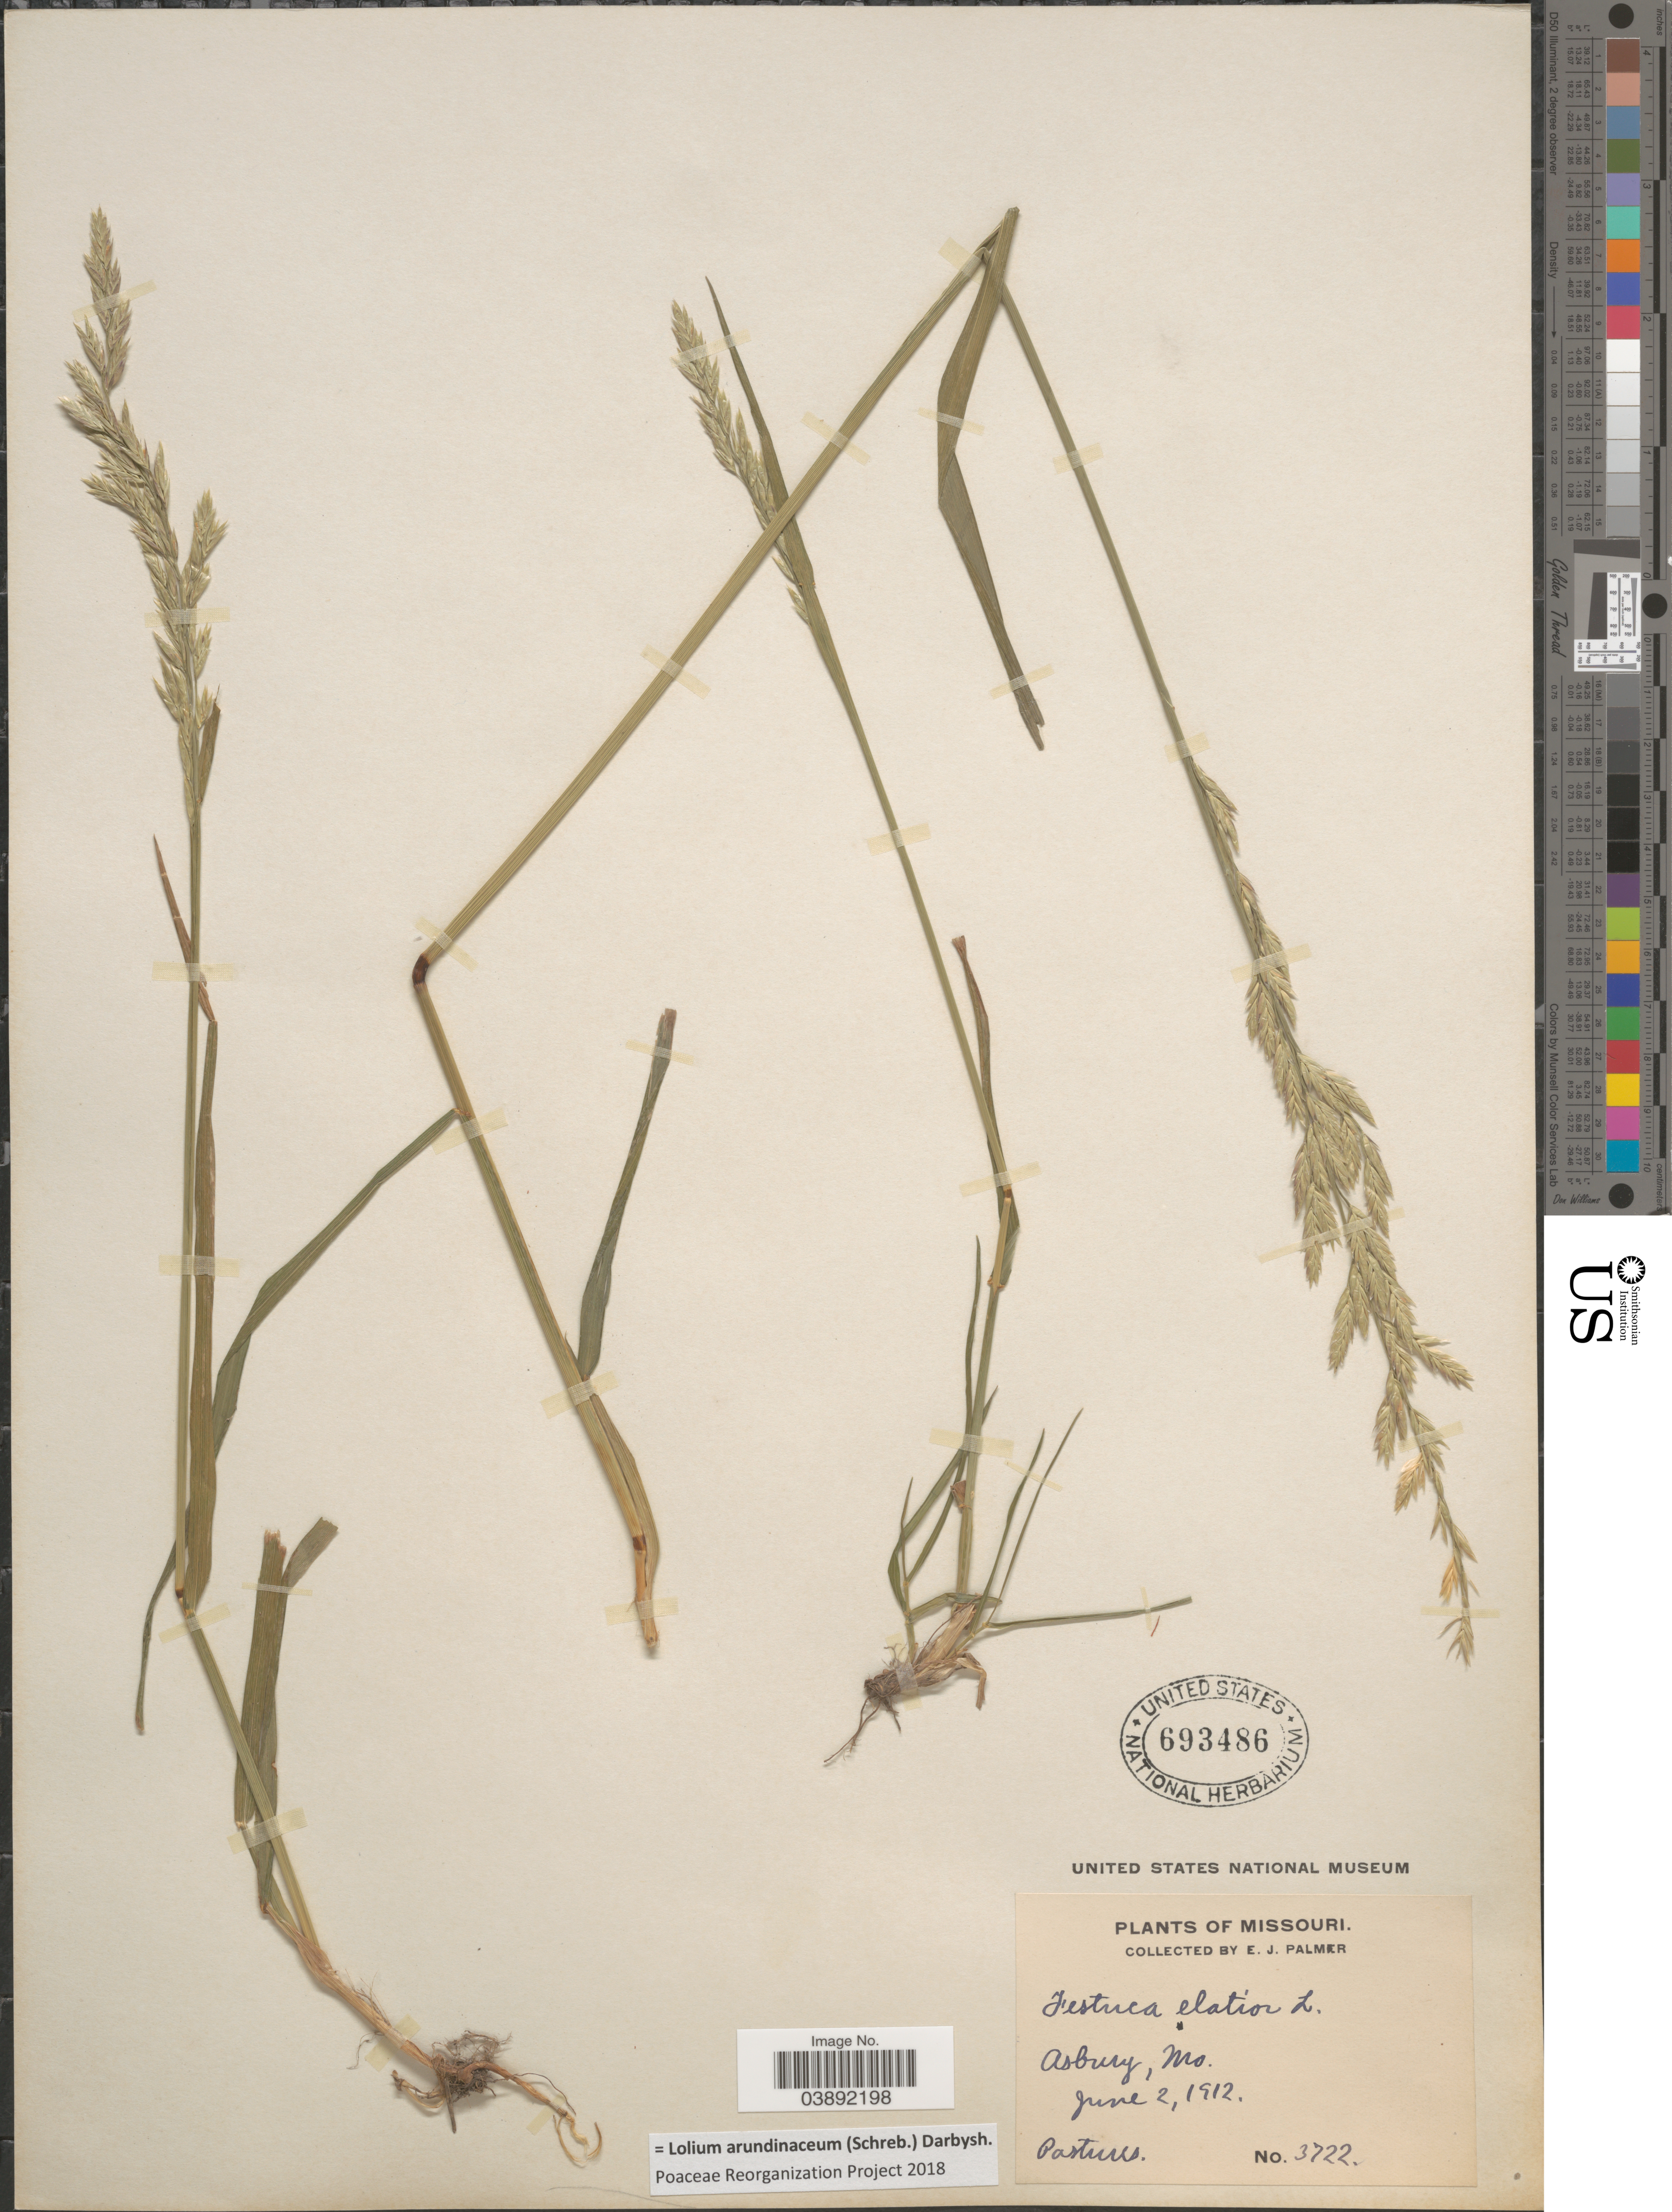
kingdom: Plantae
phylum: Tracheophyta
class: Liliopsida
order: Poales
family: Poaceae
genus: Lolium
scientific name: Lolium arundinaceum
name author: (Schreb.) Darbysh.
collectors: E. J. Palmer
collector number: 3722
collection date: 1912-06-02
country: United States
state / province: Missouri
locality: Asbury.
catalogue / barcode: US 693486